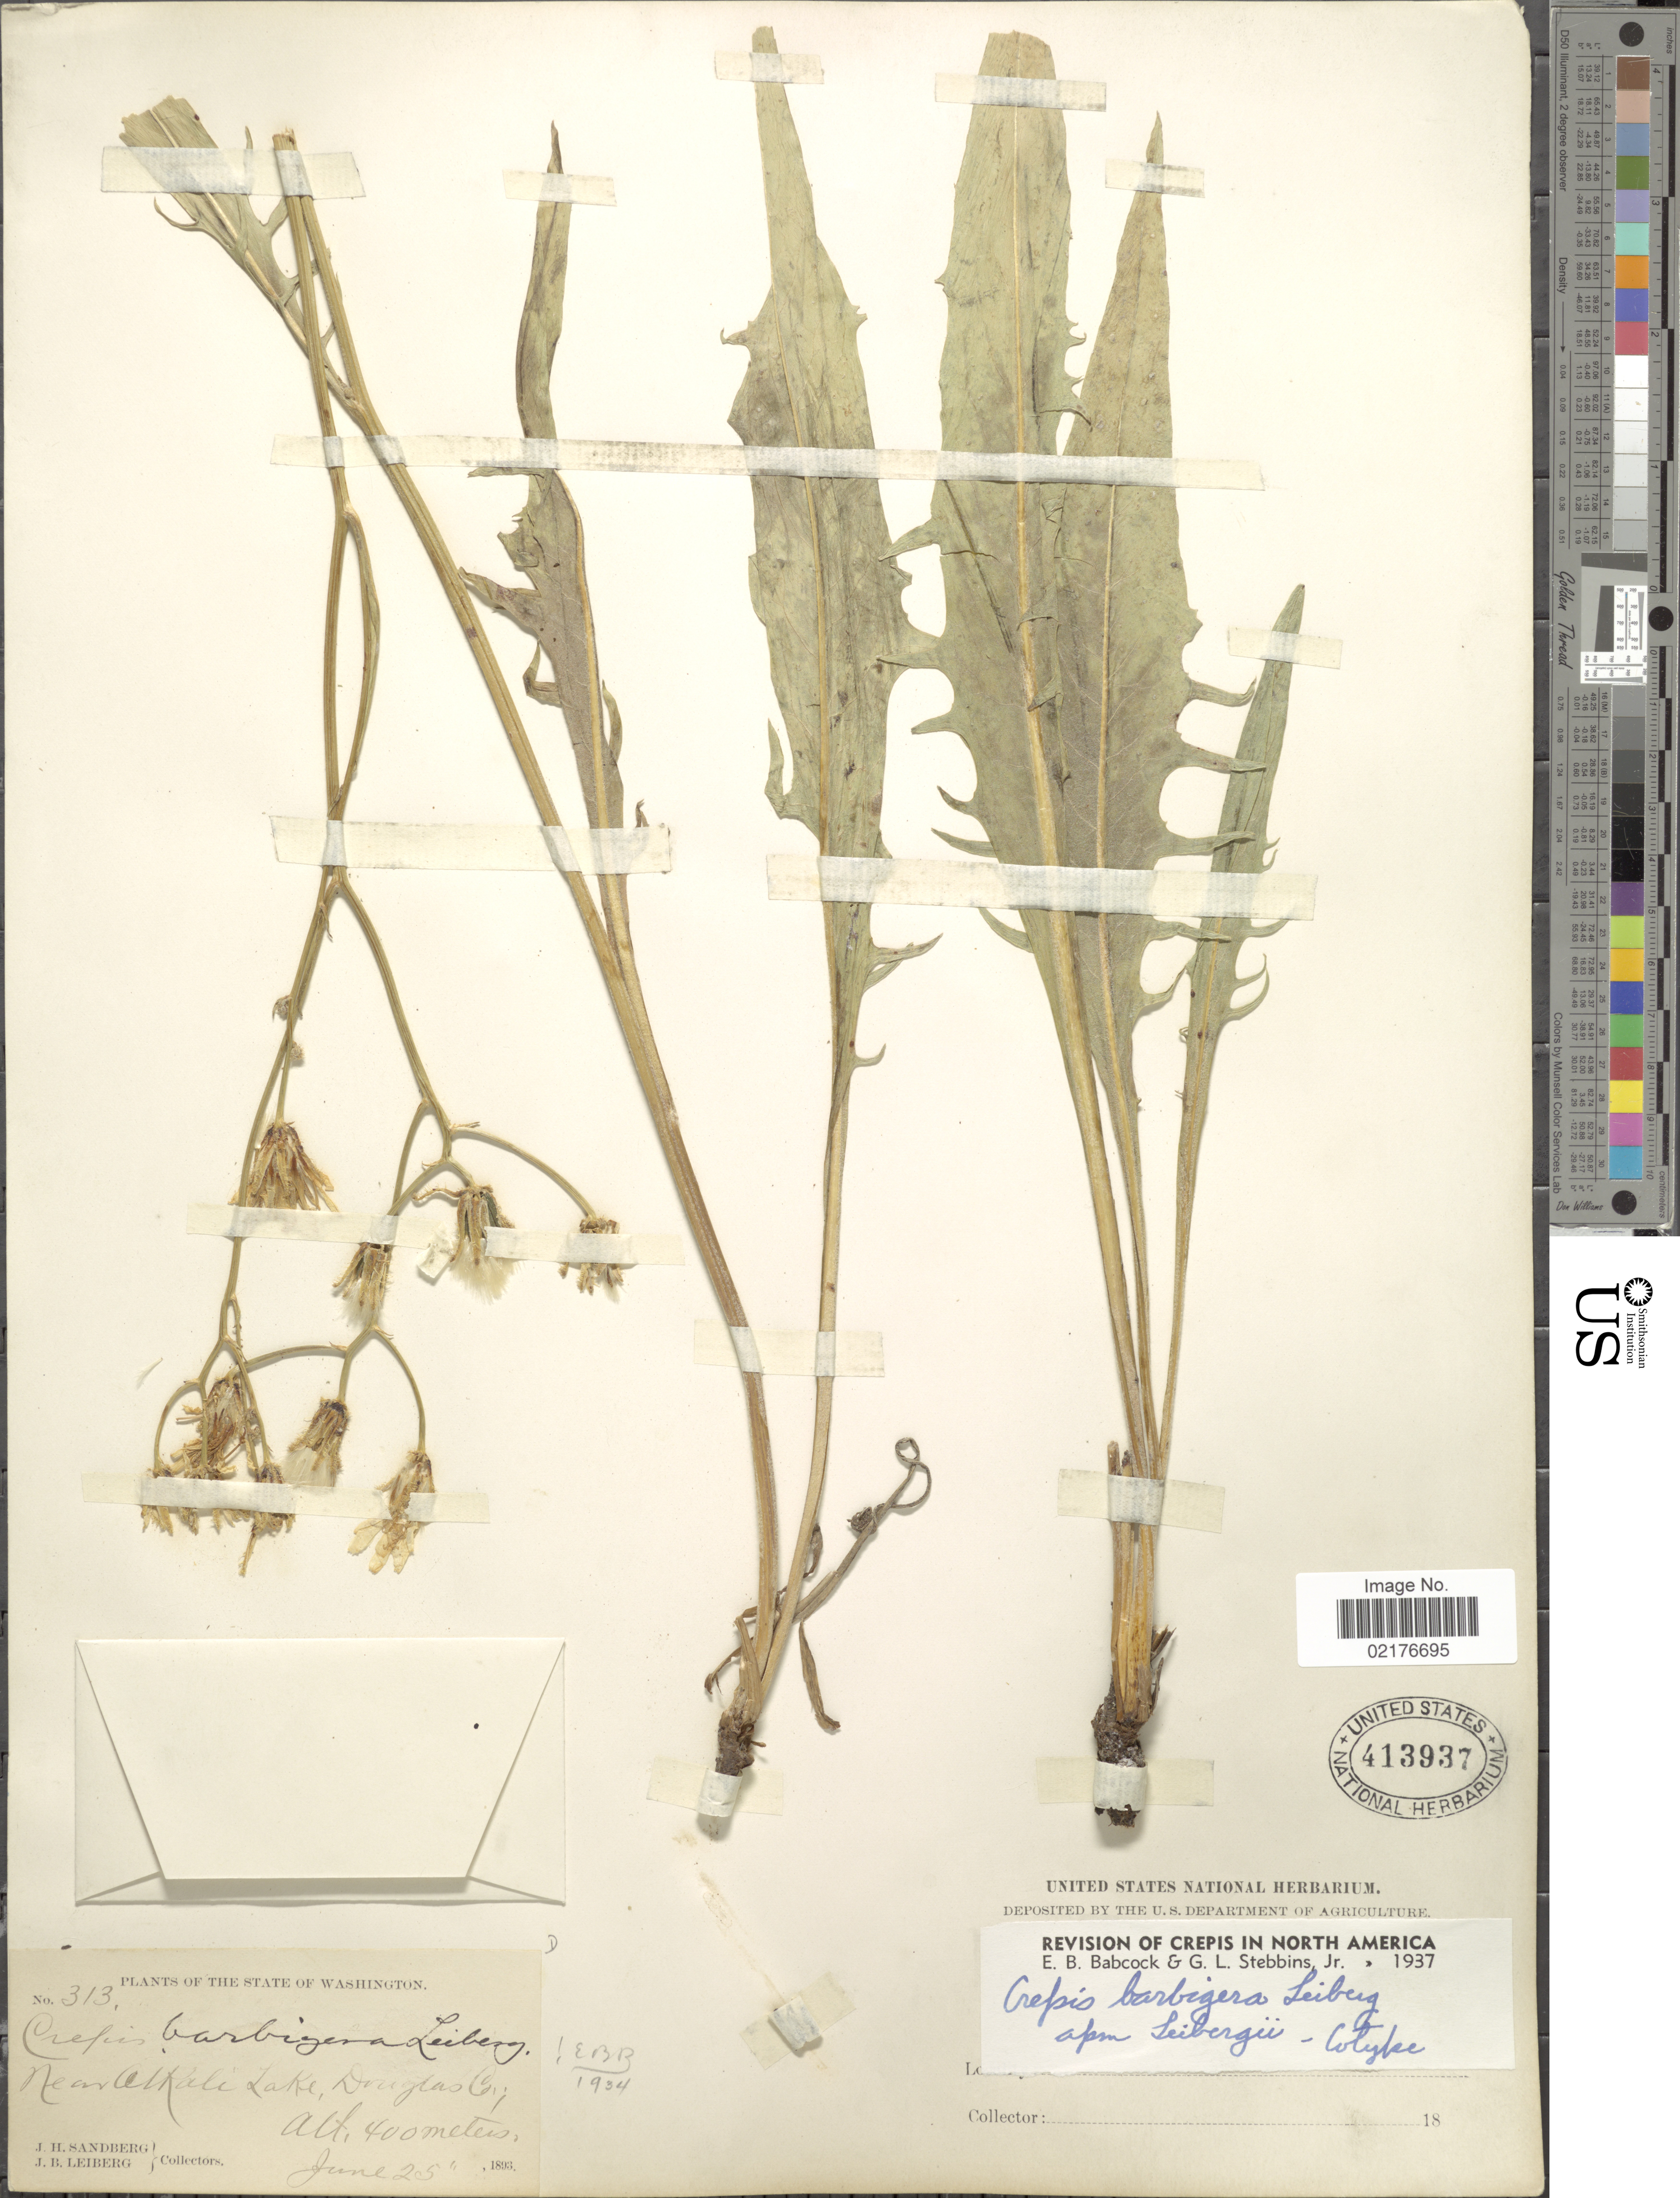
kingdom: Plantae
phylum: Tracheophyta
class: Magnoliopsida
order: Asterales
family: Asteraceae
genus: Crepis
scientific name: Crepis barbigera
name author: Leiberg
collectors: J. H. Sandberg & J. B. Leiberg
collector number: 313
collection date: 1893-06-25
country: United States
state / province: Washington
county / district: Douglas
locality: The State of Washington, Near Alkaline Lake, Douglas Co.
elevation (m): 400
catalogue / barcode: US 413937